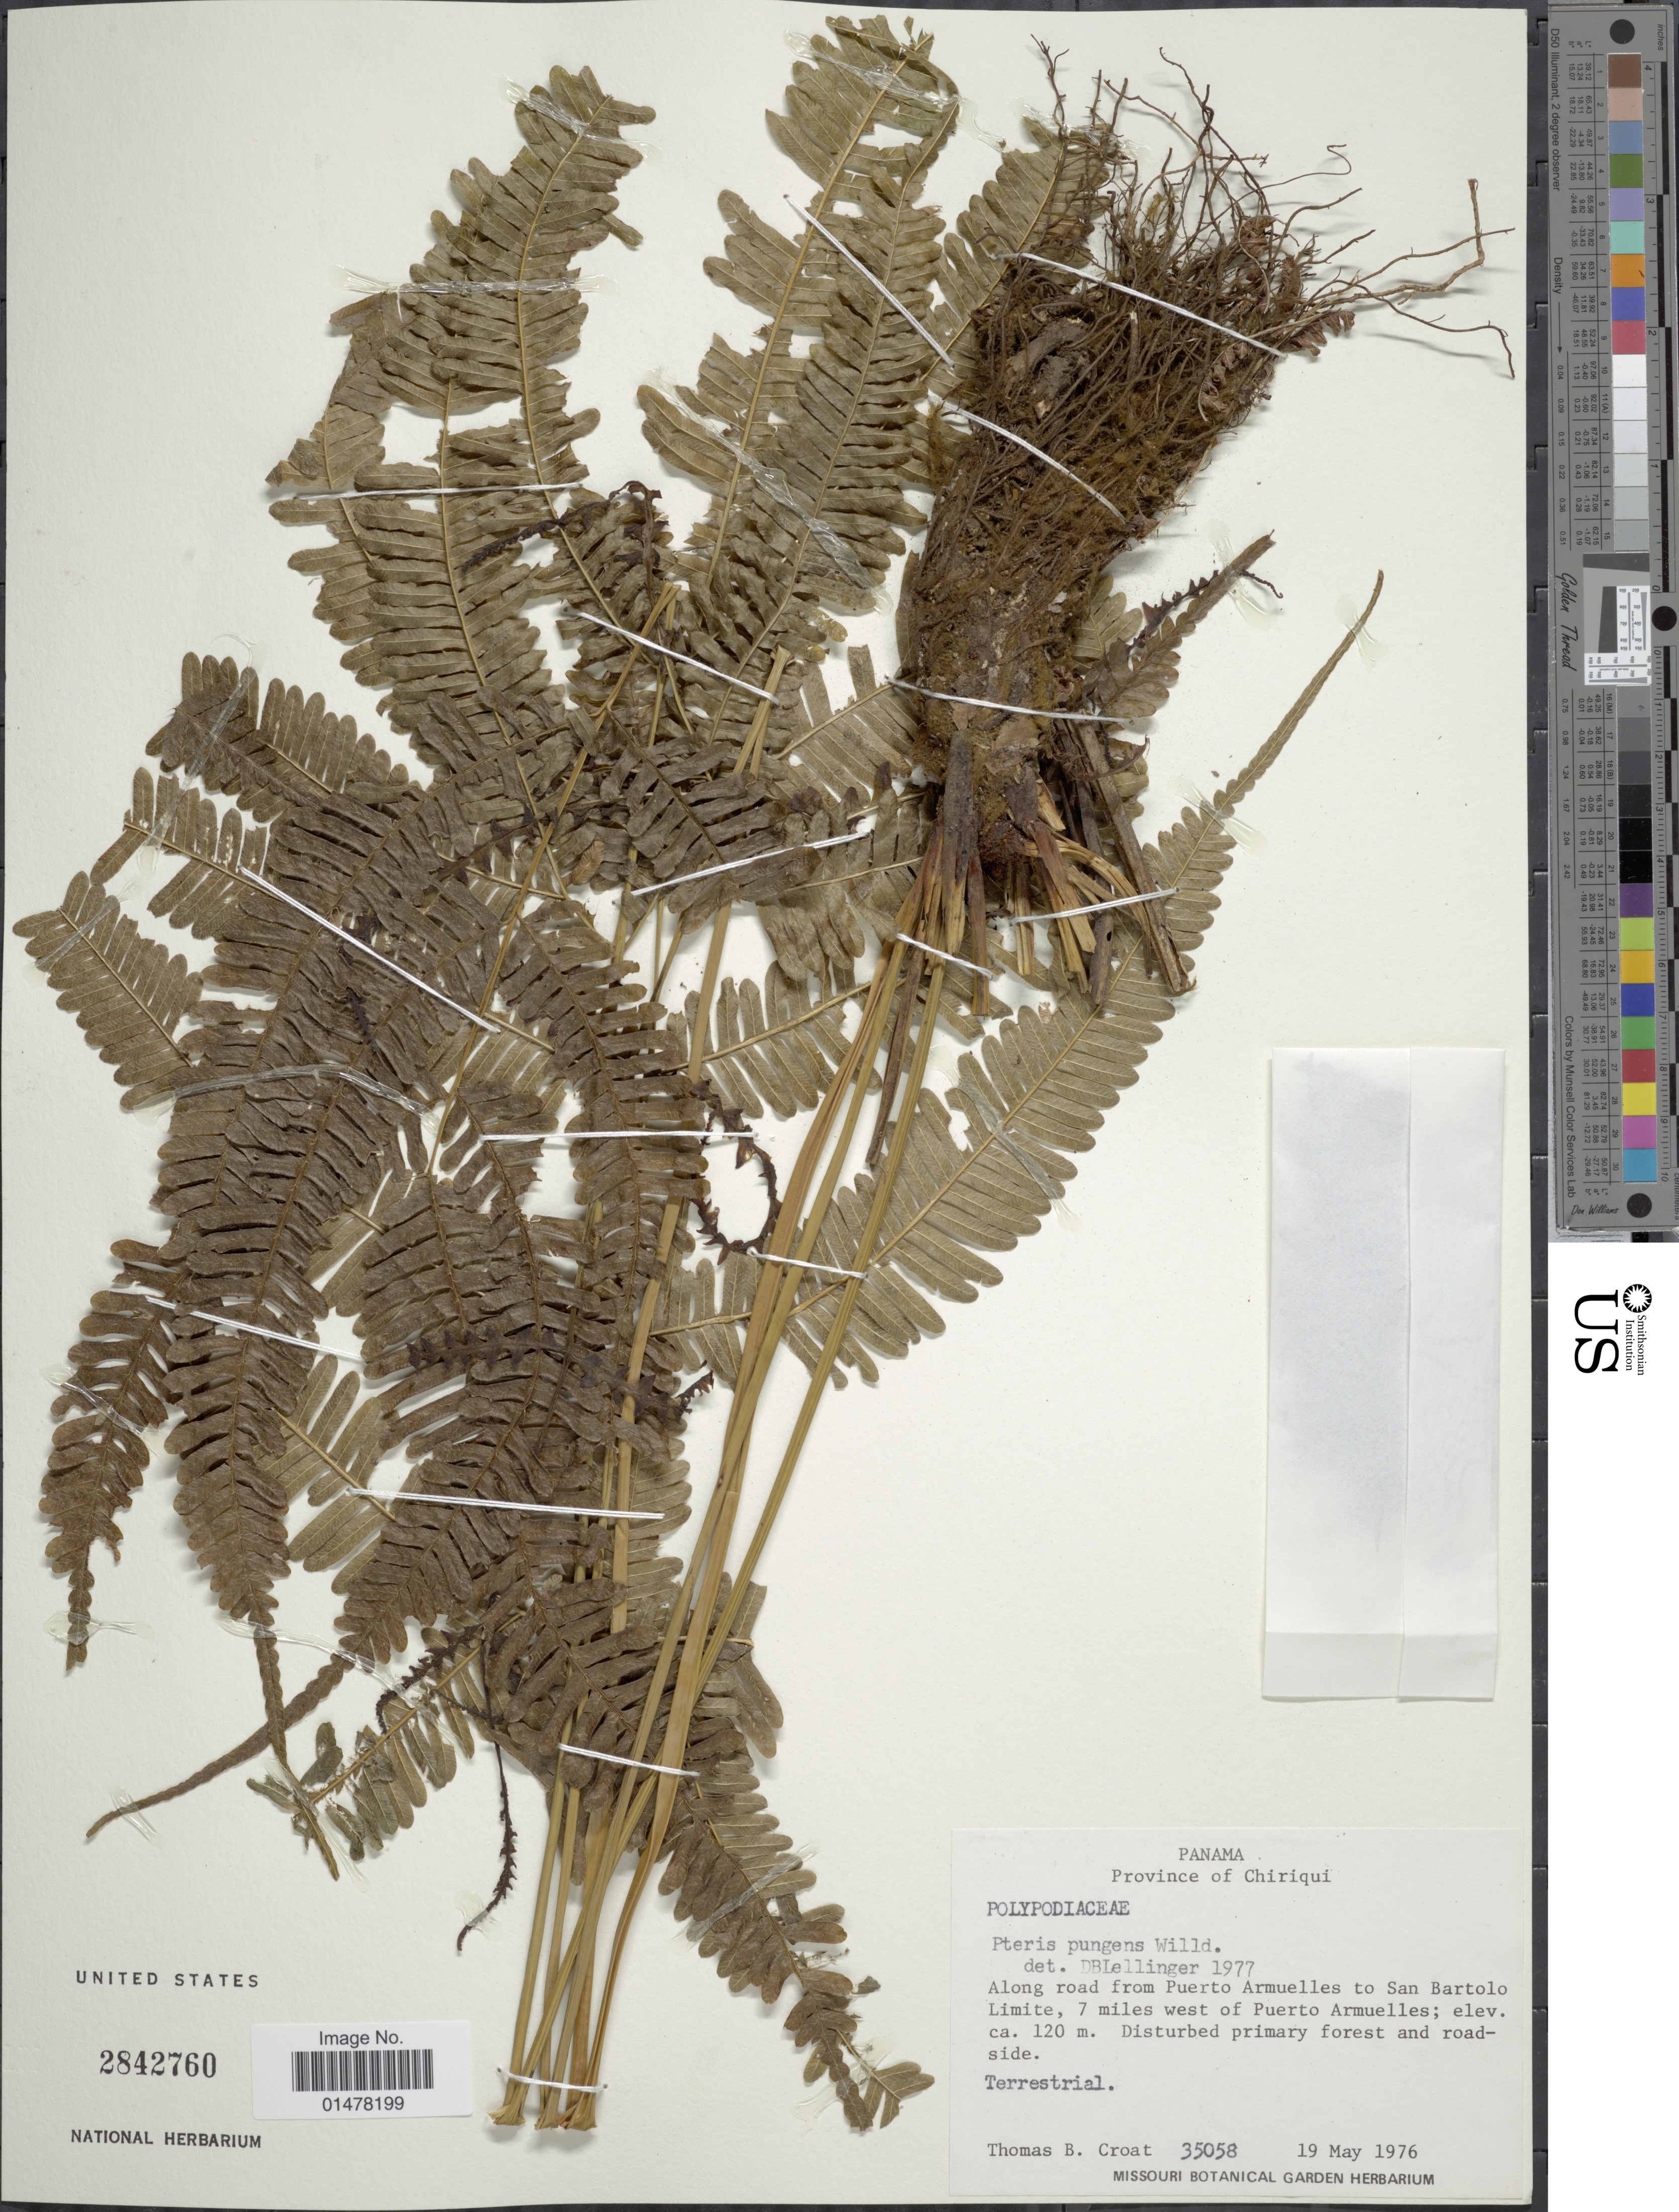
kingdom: Plantae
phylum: Tracheophyta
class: Polypodiopsida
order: Polypodiales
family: Pteridaceae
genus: Pteris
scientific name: Pteris pungens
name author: Willd.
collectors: T. B. Croat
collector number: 35058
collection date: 1976-05-19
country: Panama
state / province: Chiriqui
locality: Panama, Province of Chiriqui, along road from Puerto Armuelles to San Bartolo Limite, 7miles west of Puerto Armuelles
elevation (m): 120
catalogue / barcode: US 2842760